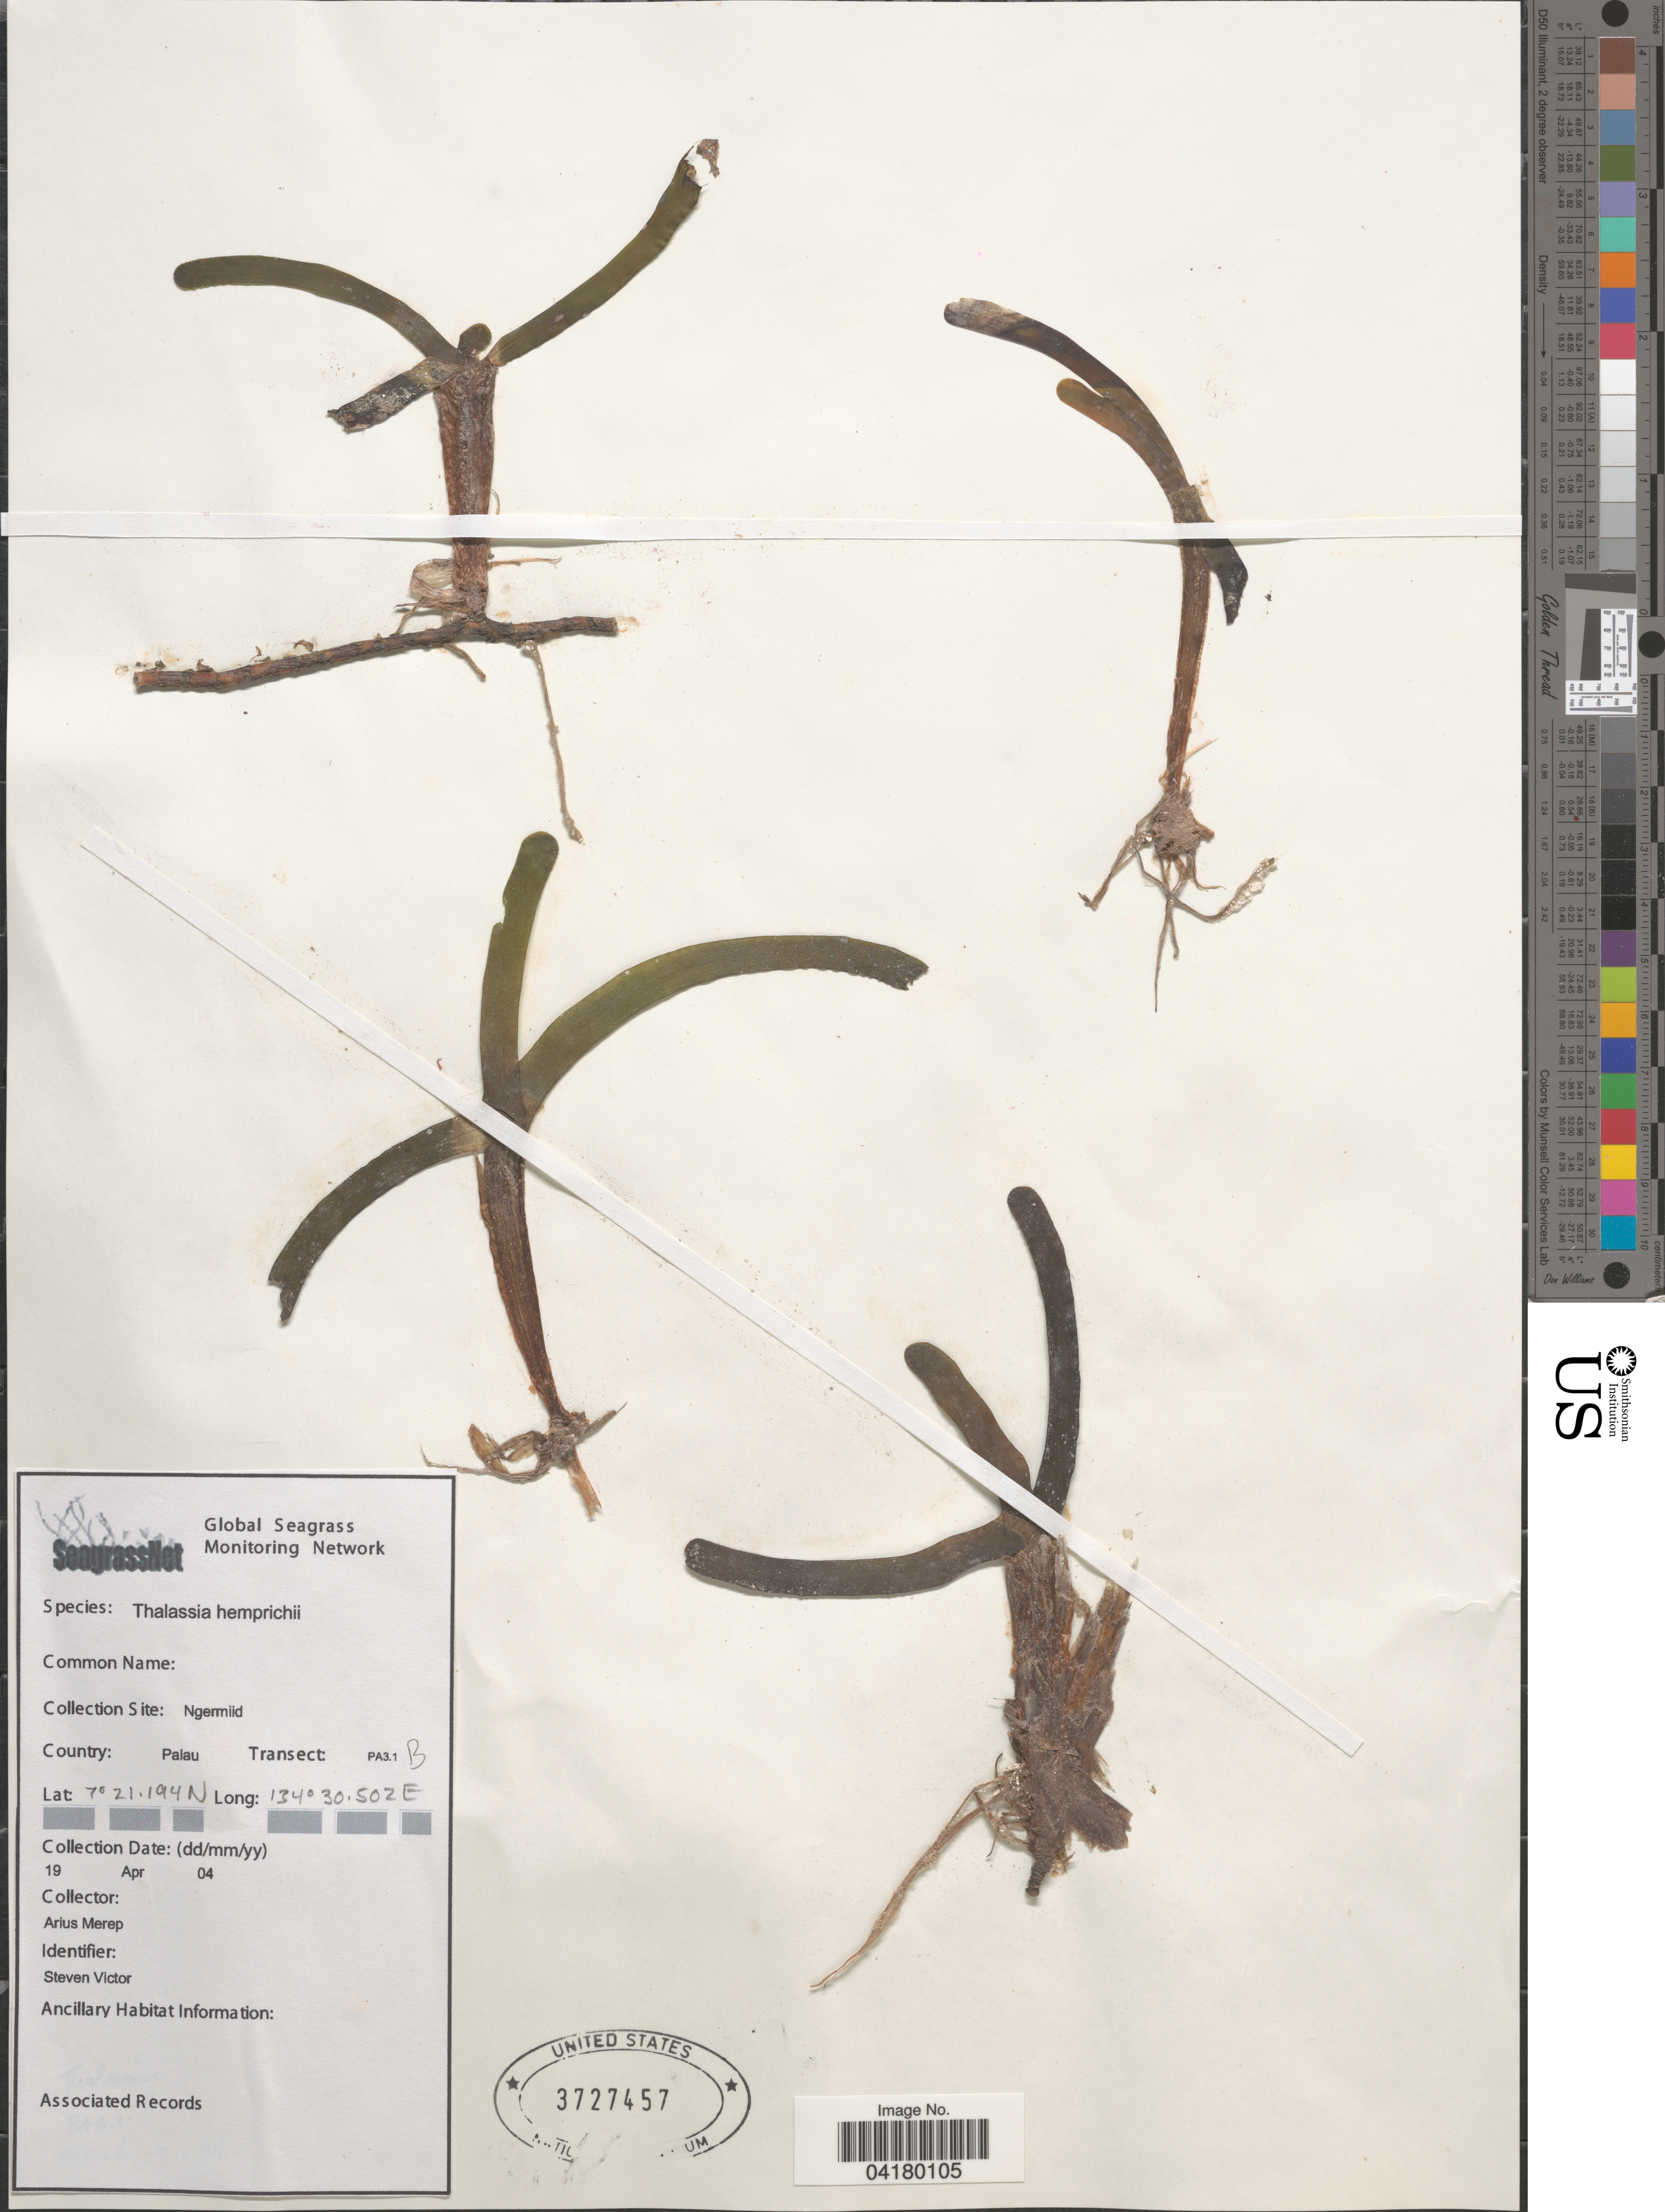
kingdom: Plantae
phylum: Tracheophyta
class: Liliopsida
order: Alismatales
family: Hydrocharitaceae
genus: Thalassia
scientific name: Thalassia hemprichii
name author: Asch.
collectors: A. Merep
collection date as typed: Transcribed d/m/y: 19/4/4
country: Palau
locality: Collection Site: Ngermiid. Country: Palau. Transect: PA3.1B.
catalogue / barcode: US 3727457